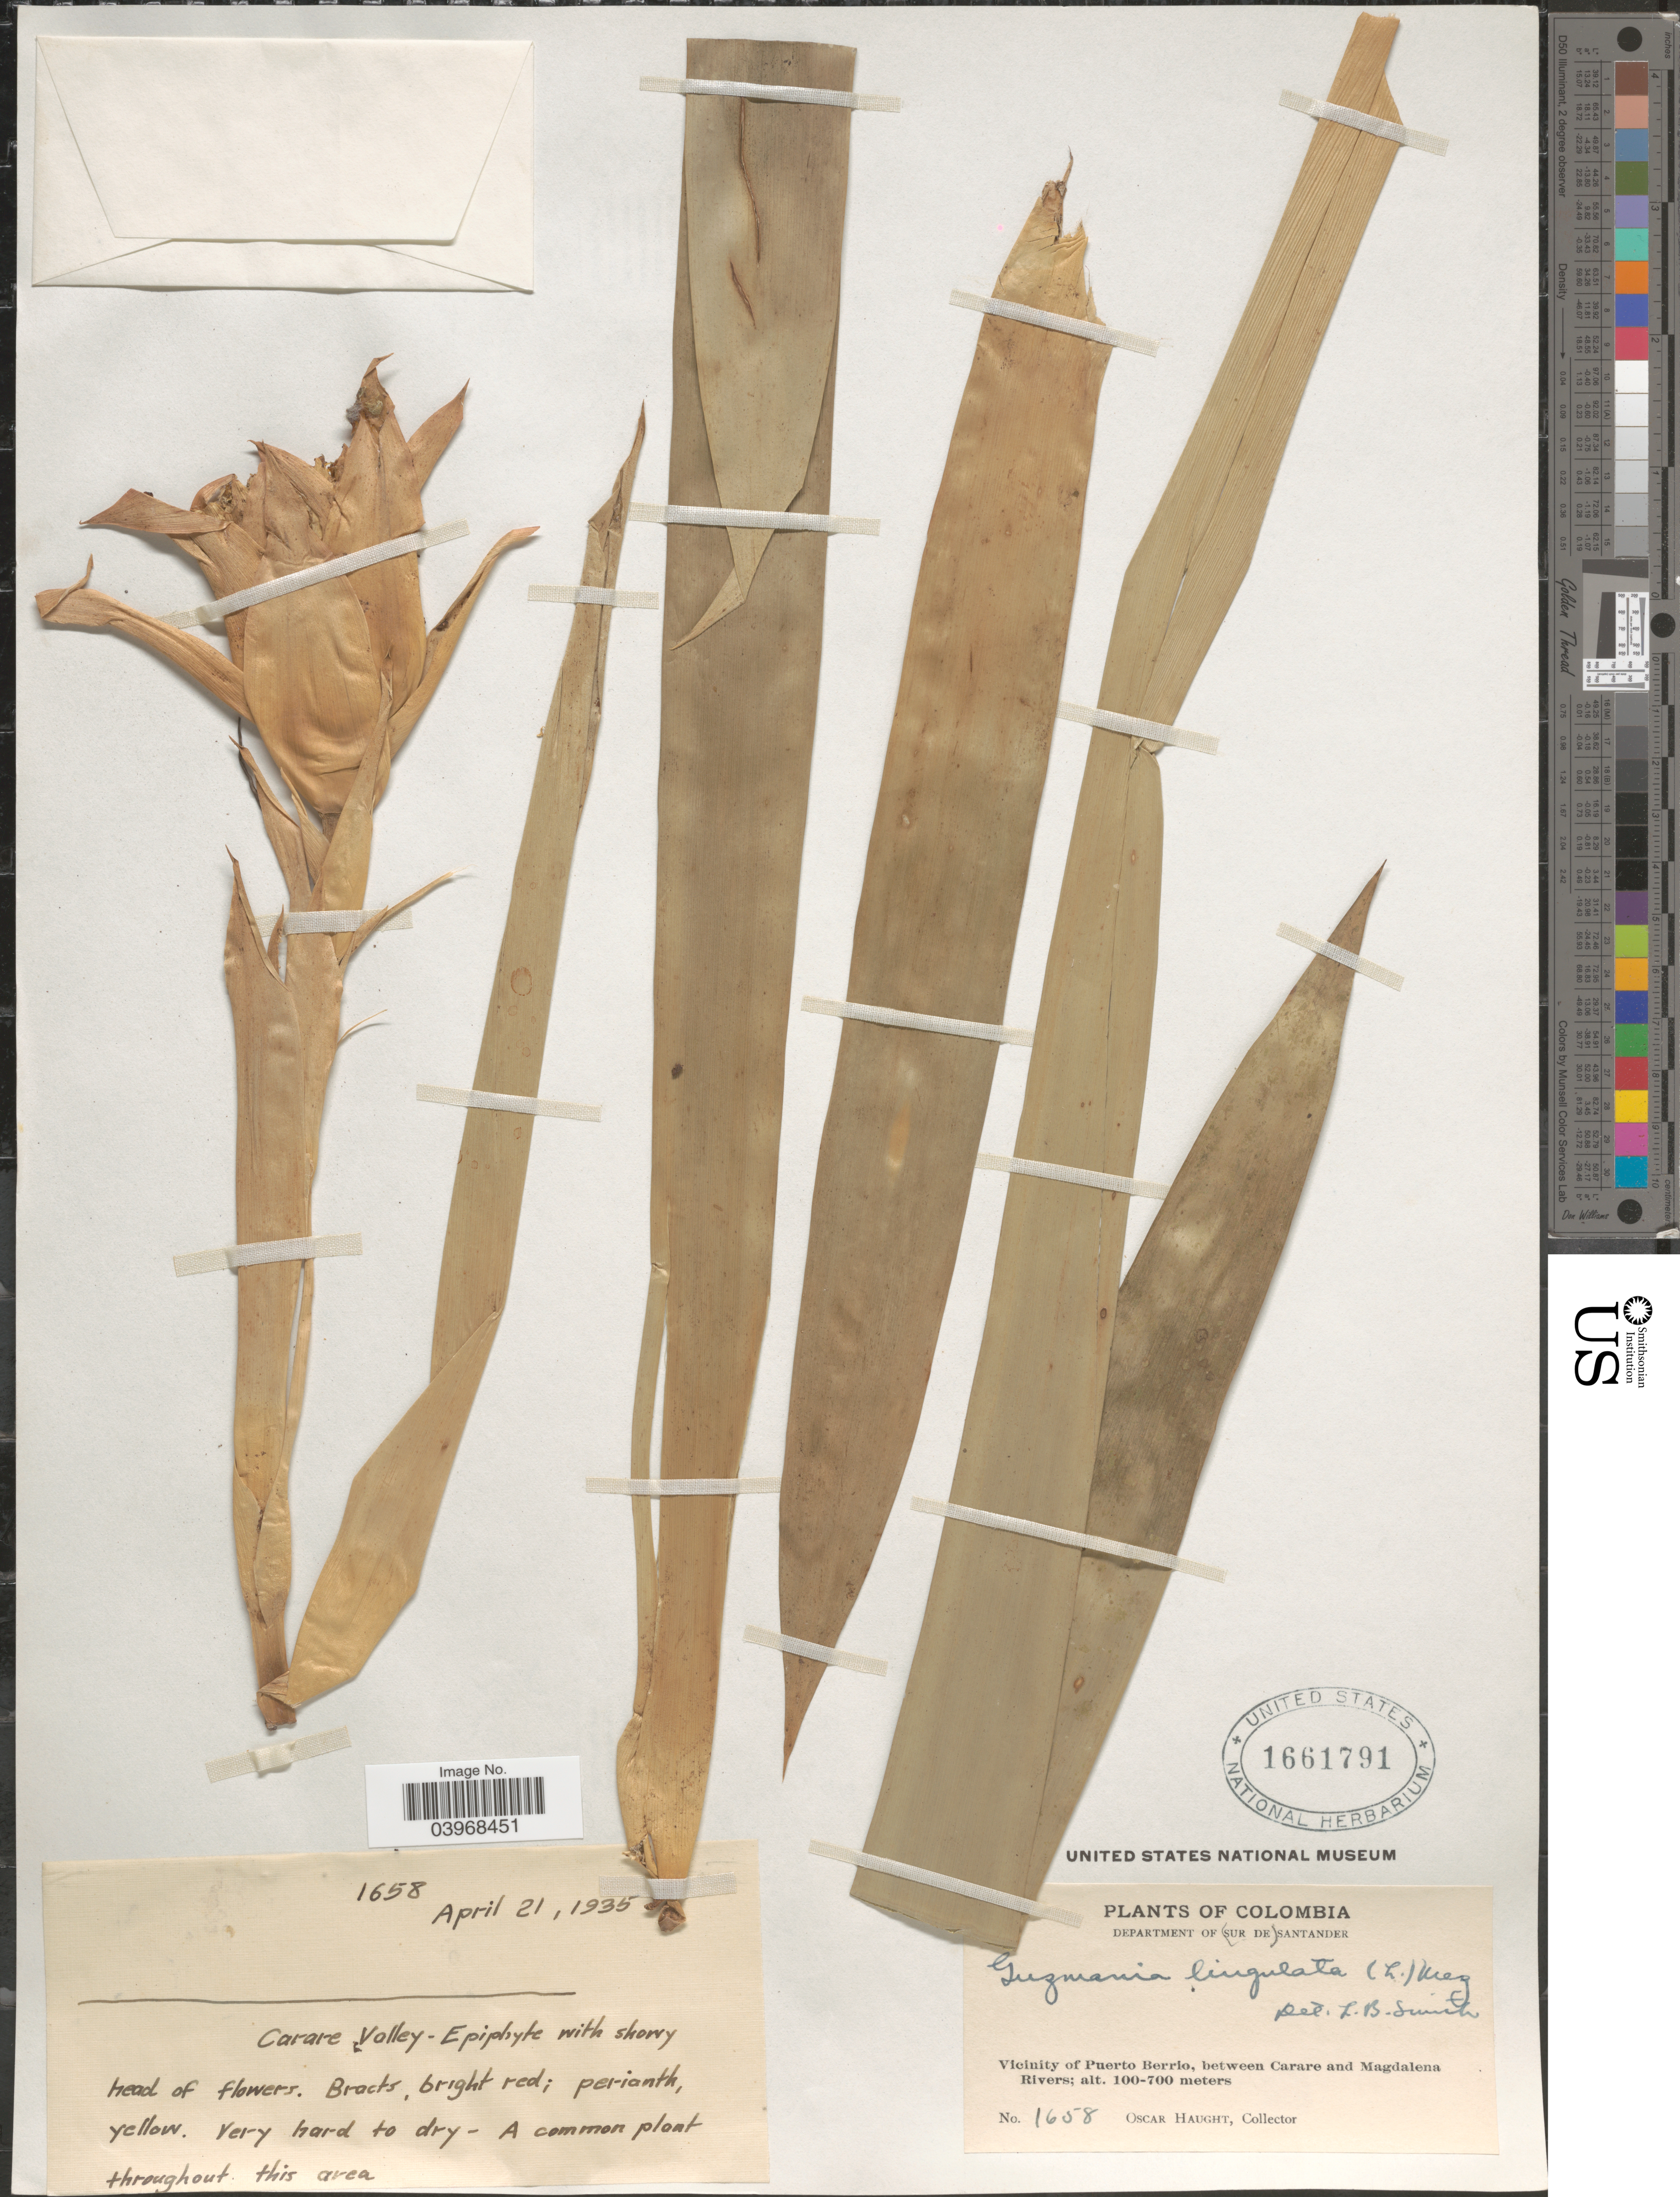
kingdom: Plantae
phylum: Tracheophyta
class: Liliopsida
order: Poales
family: Bromeliaceae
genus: Guzmania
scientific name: Guzmania lingulata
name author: (L.) Mez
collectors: O. L. Haught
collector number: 1658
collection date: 1935-04-21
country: Colombia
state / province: Santander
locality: Department of (Sur de) [unsure placement] Santander. Vicinity of Puerto Berrio, between Carare and Magdalena Rivers.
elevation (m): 100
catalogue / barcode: US 1661791